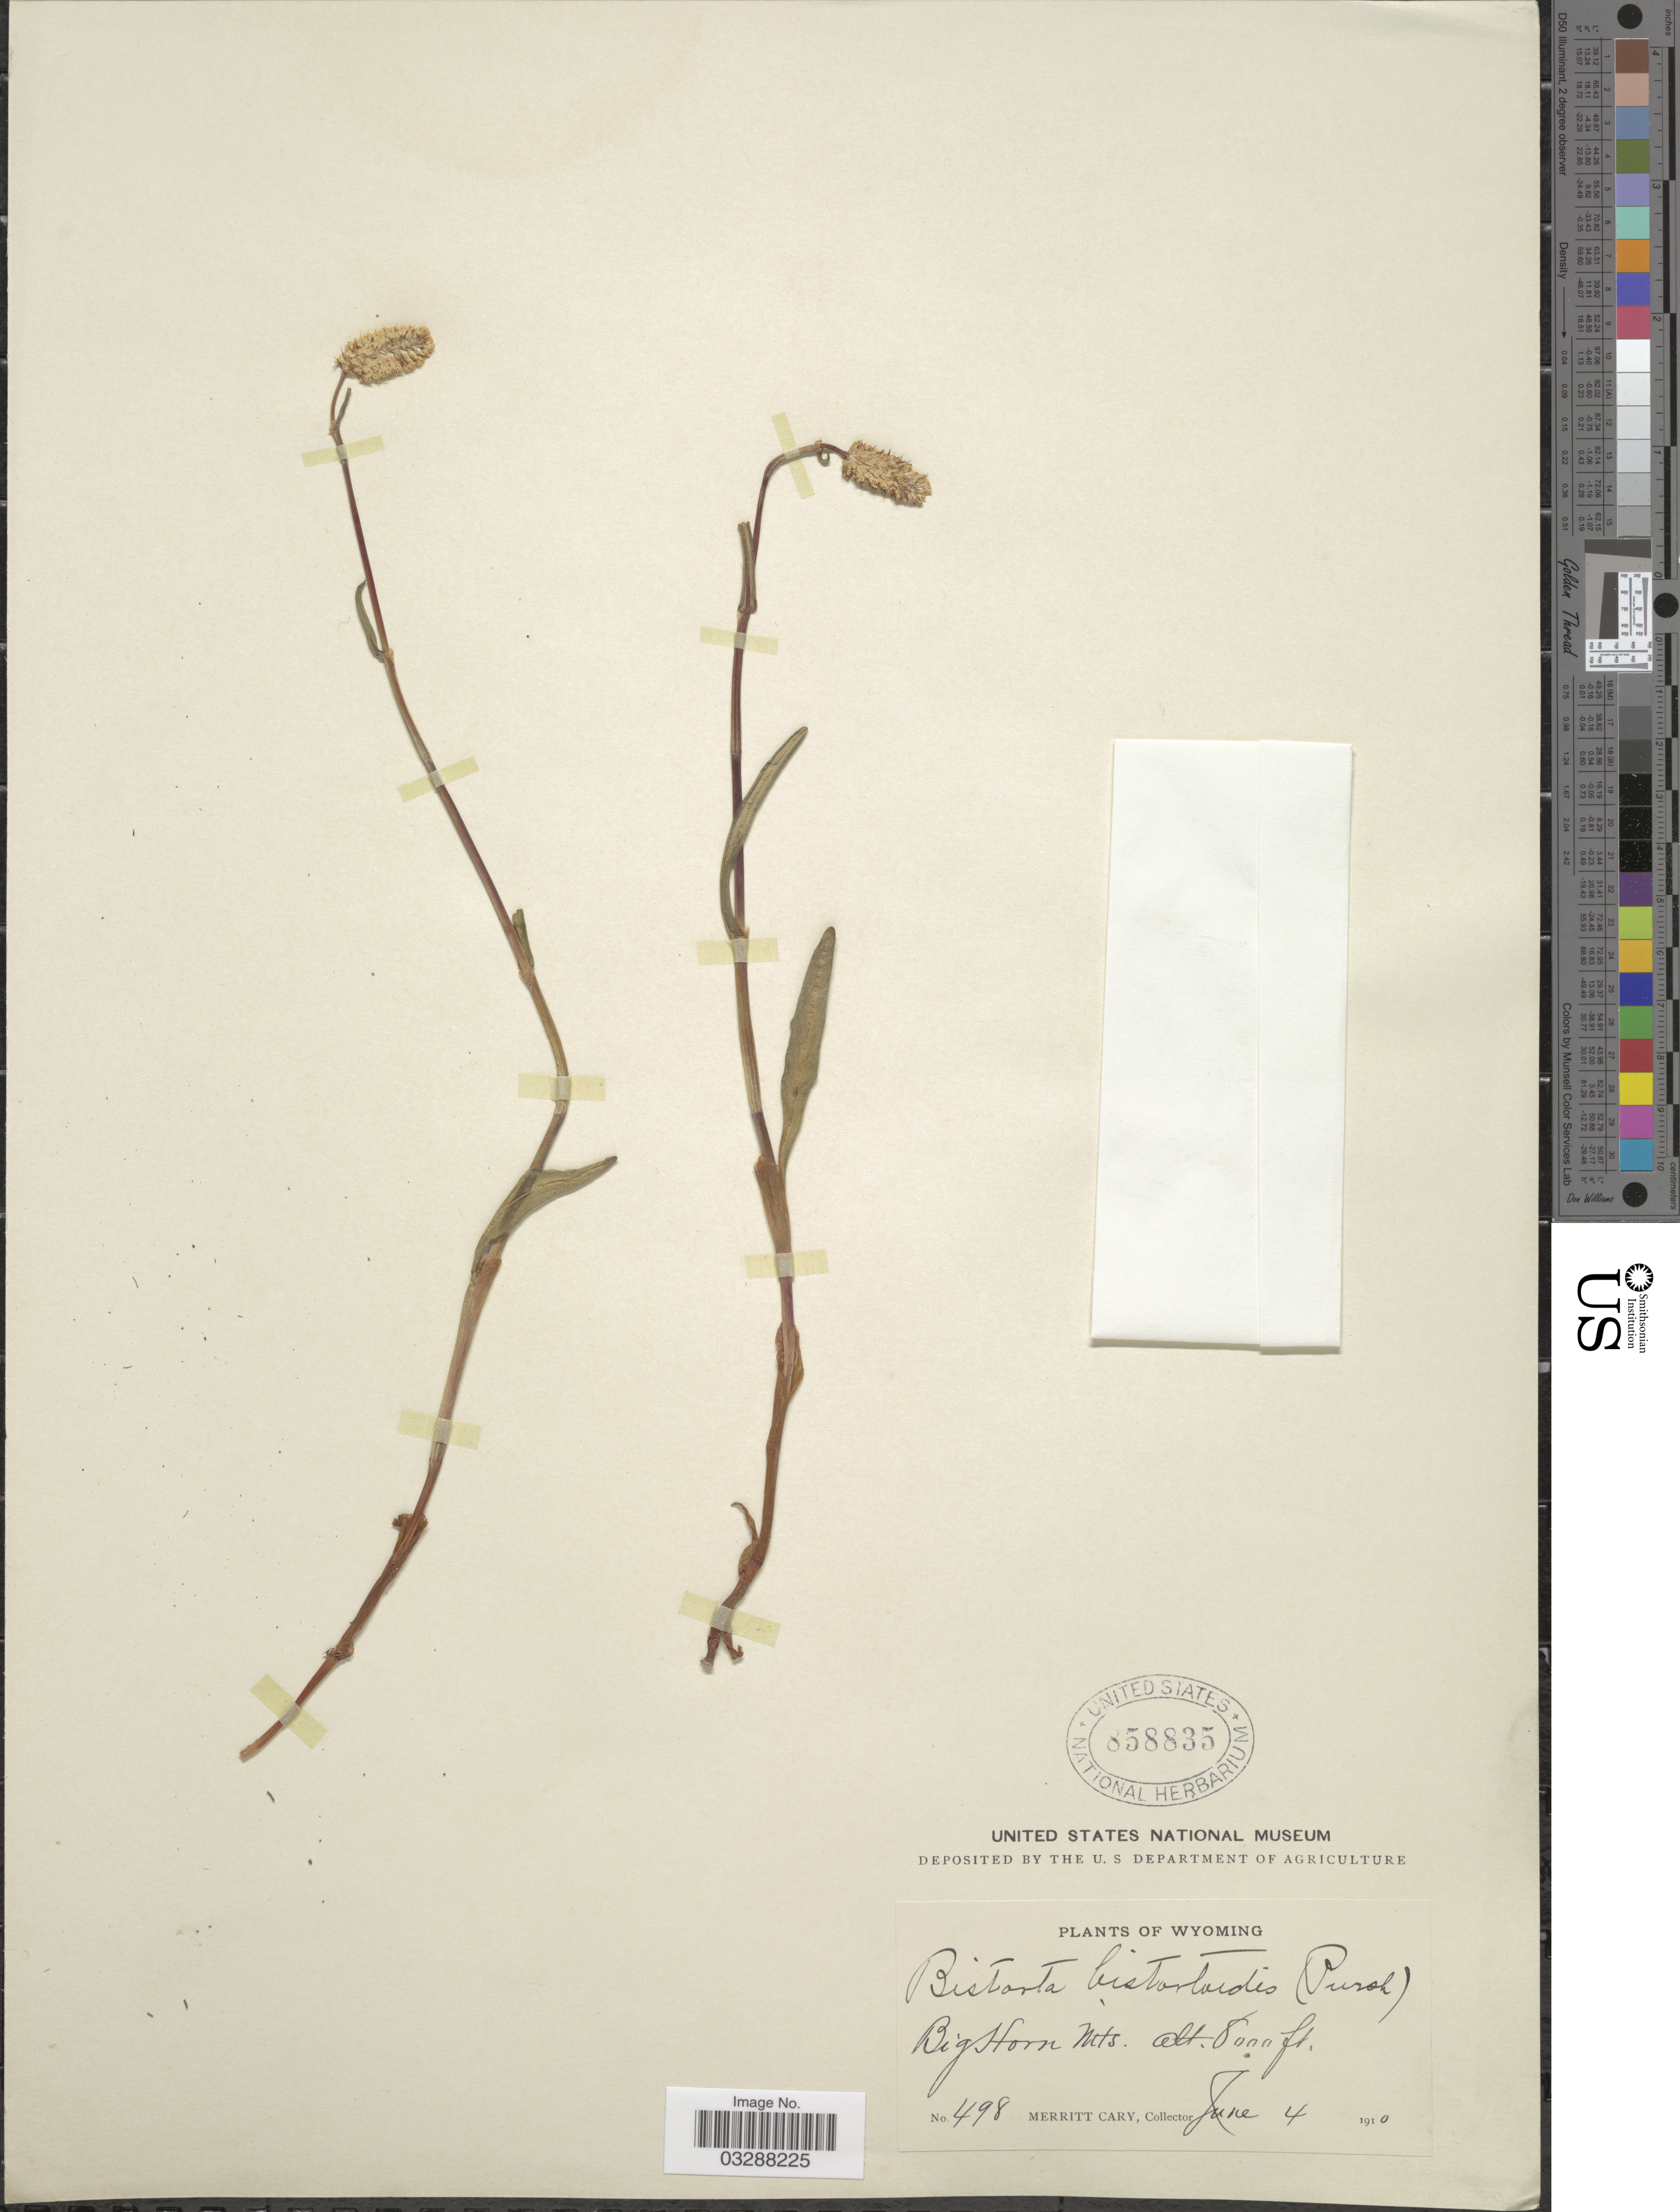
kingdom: Plantae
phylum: Tracheophyta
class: Magnoliopsida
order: Caryophyllales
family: Polygonaceae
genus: Bistorta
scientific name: Bistorta bistortoides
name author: (Pursh) Small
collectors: M. Cary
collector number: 498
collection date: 1910-06-04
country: United States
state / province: Wyoming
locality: Big Horn Mts.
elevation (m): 2438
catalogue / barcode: US 858835